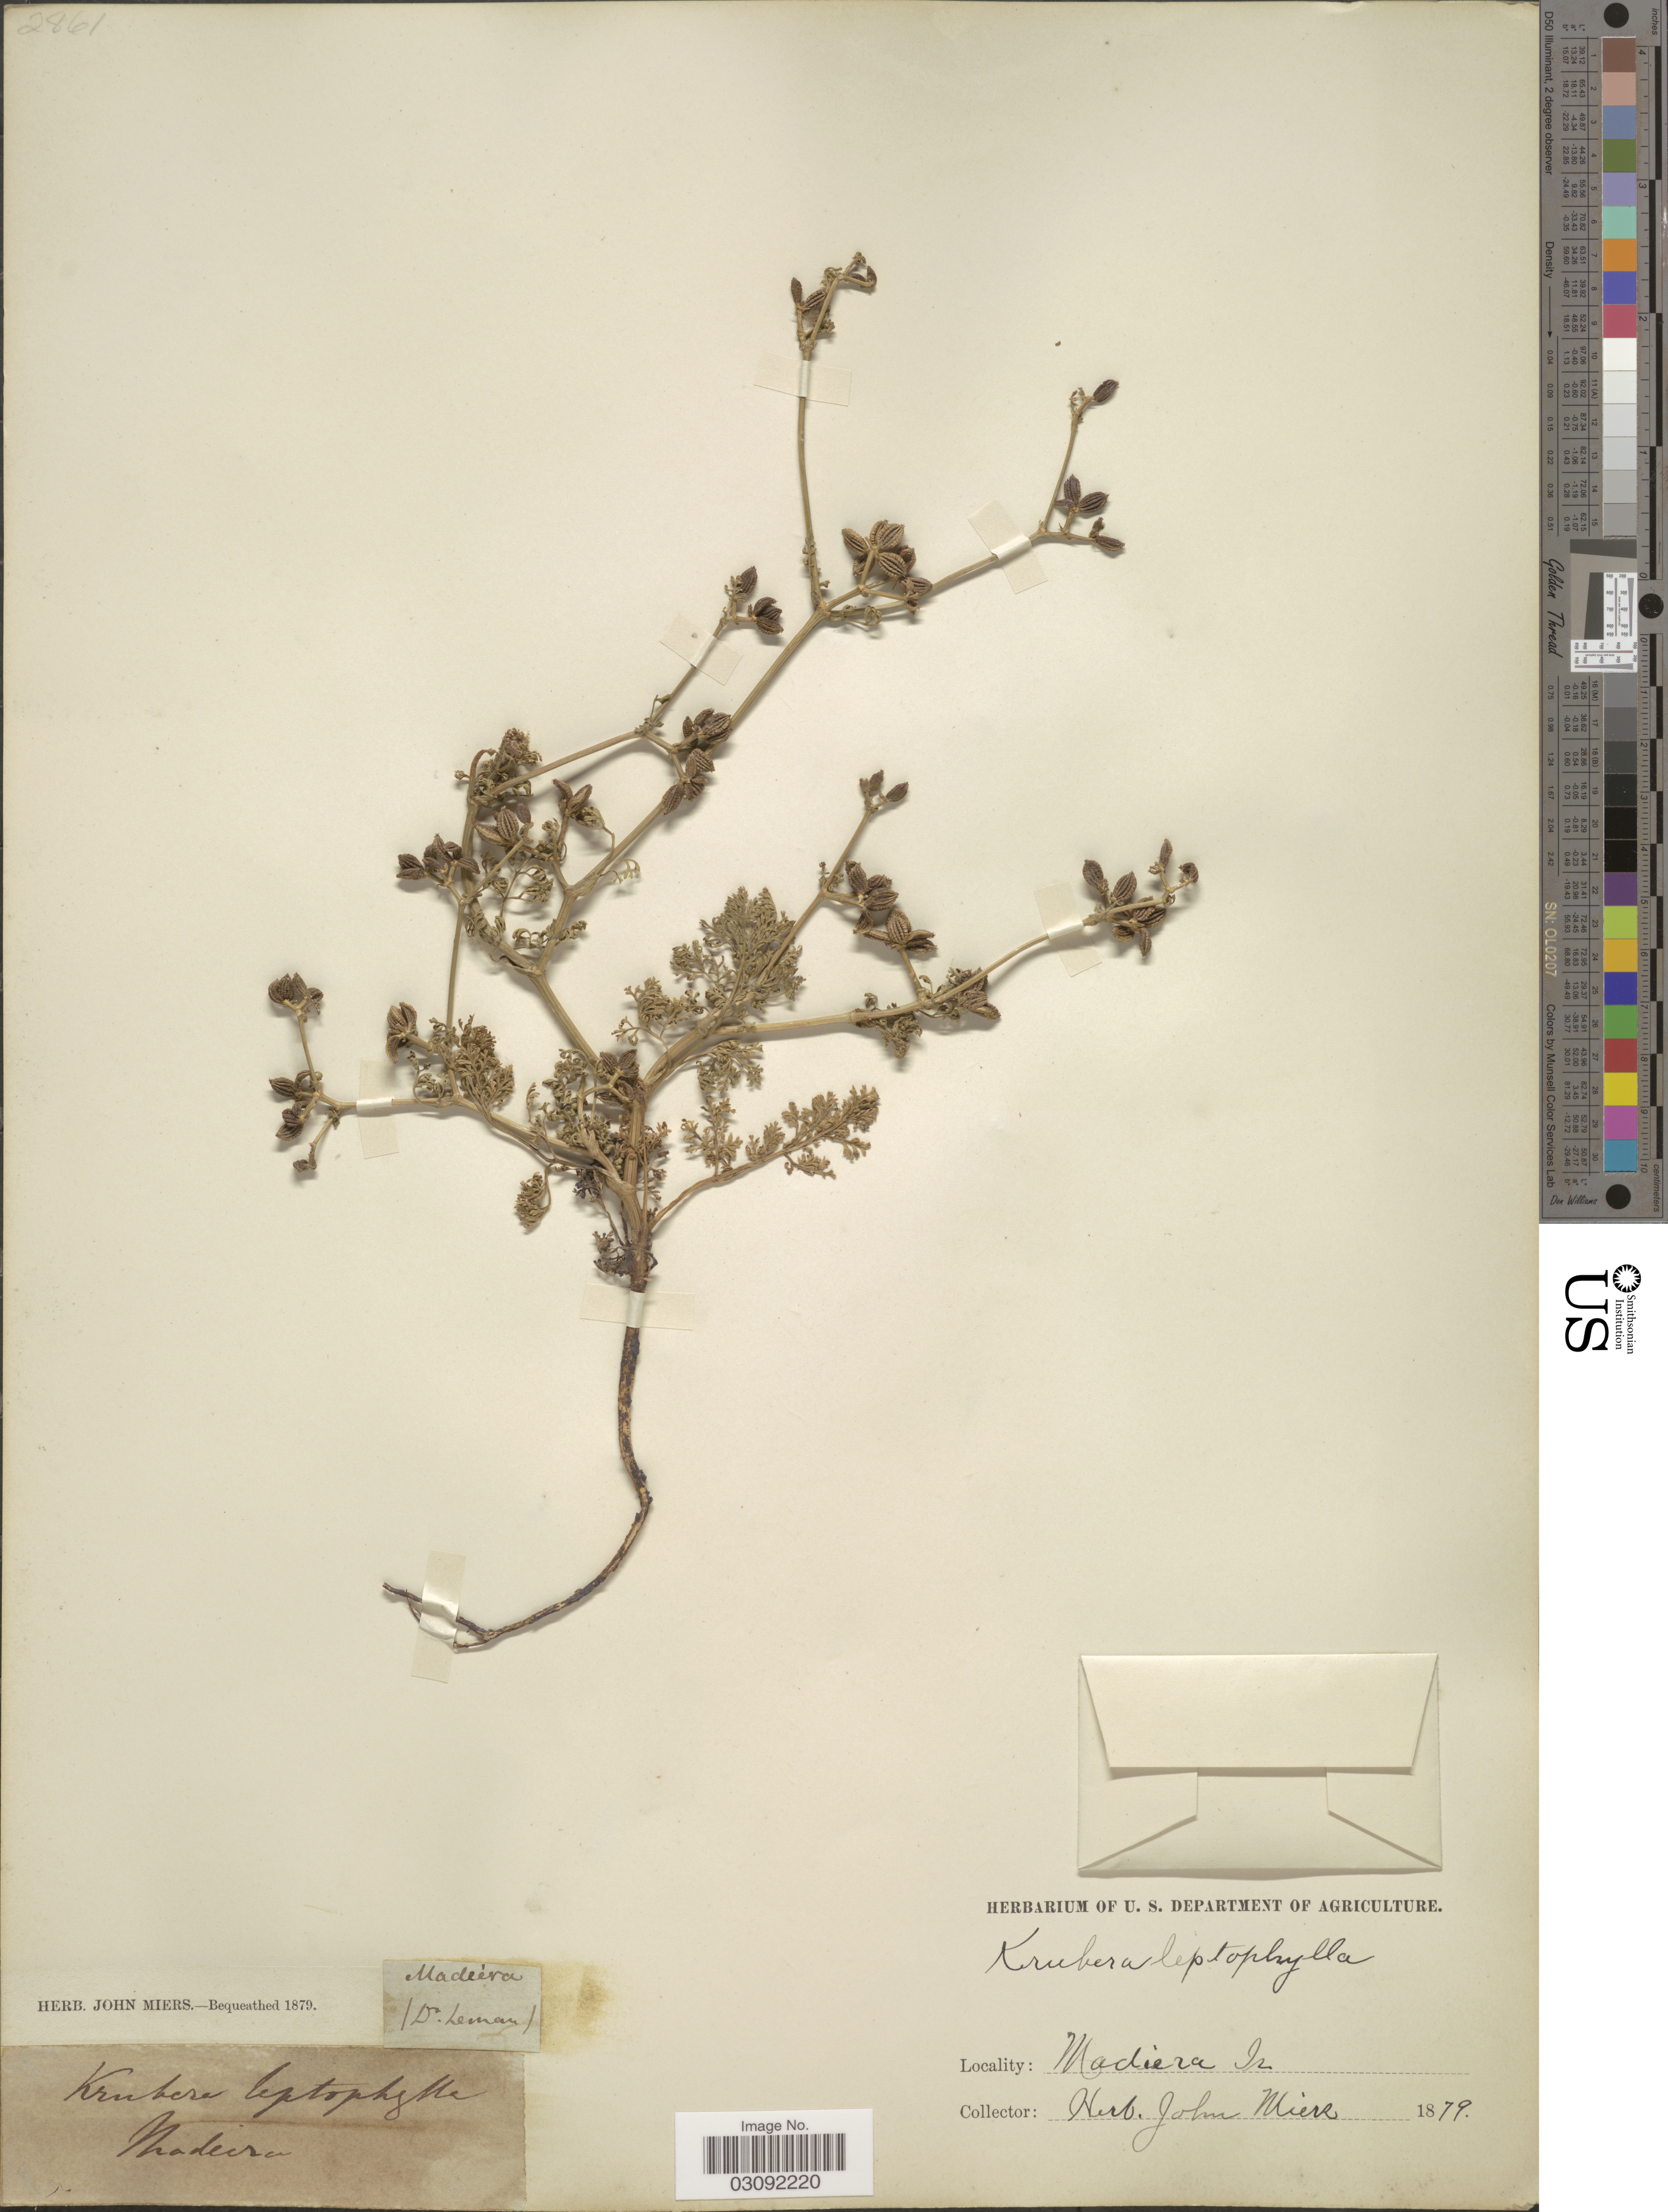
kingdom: Plantae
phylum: Tracheophyta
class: Magnoliopsida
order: Apiales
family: Apiaceae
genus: Krubera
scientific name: Krubera leptophylla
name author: Hoffm.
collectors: ex herb. John Miers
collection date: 1879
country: Portugal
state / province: Madeira (Aut. Reg.)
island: Madeira Is.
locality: Madiera Is.